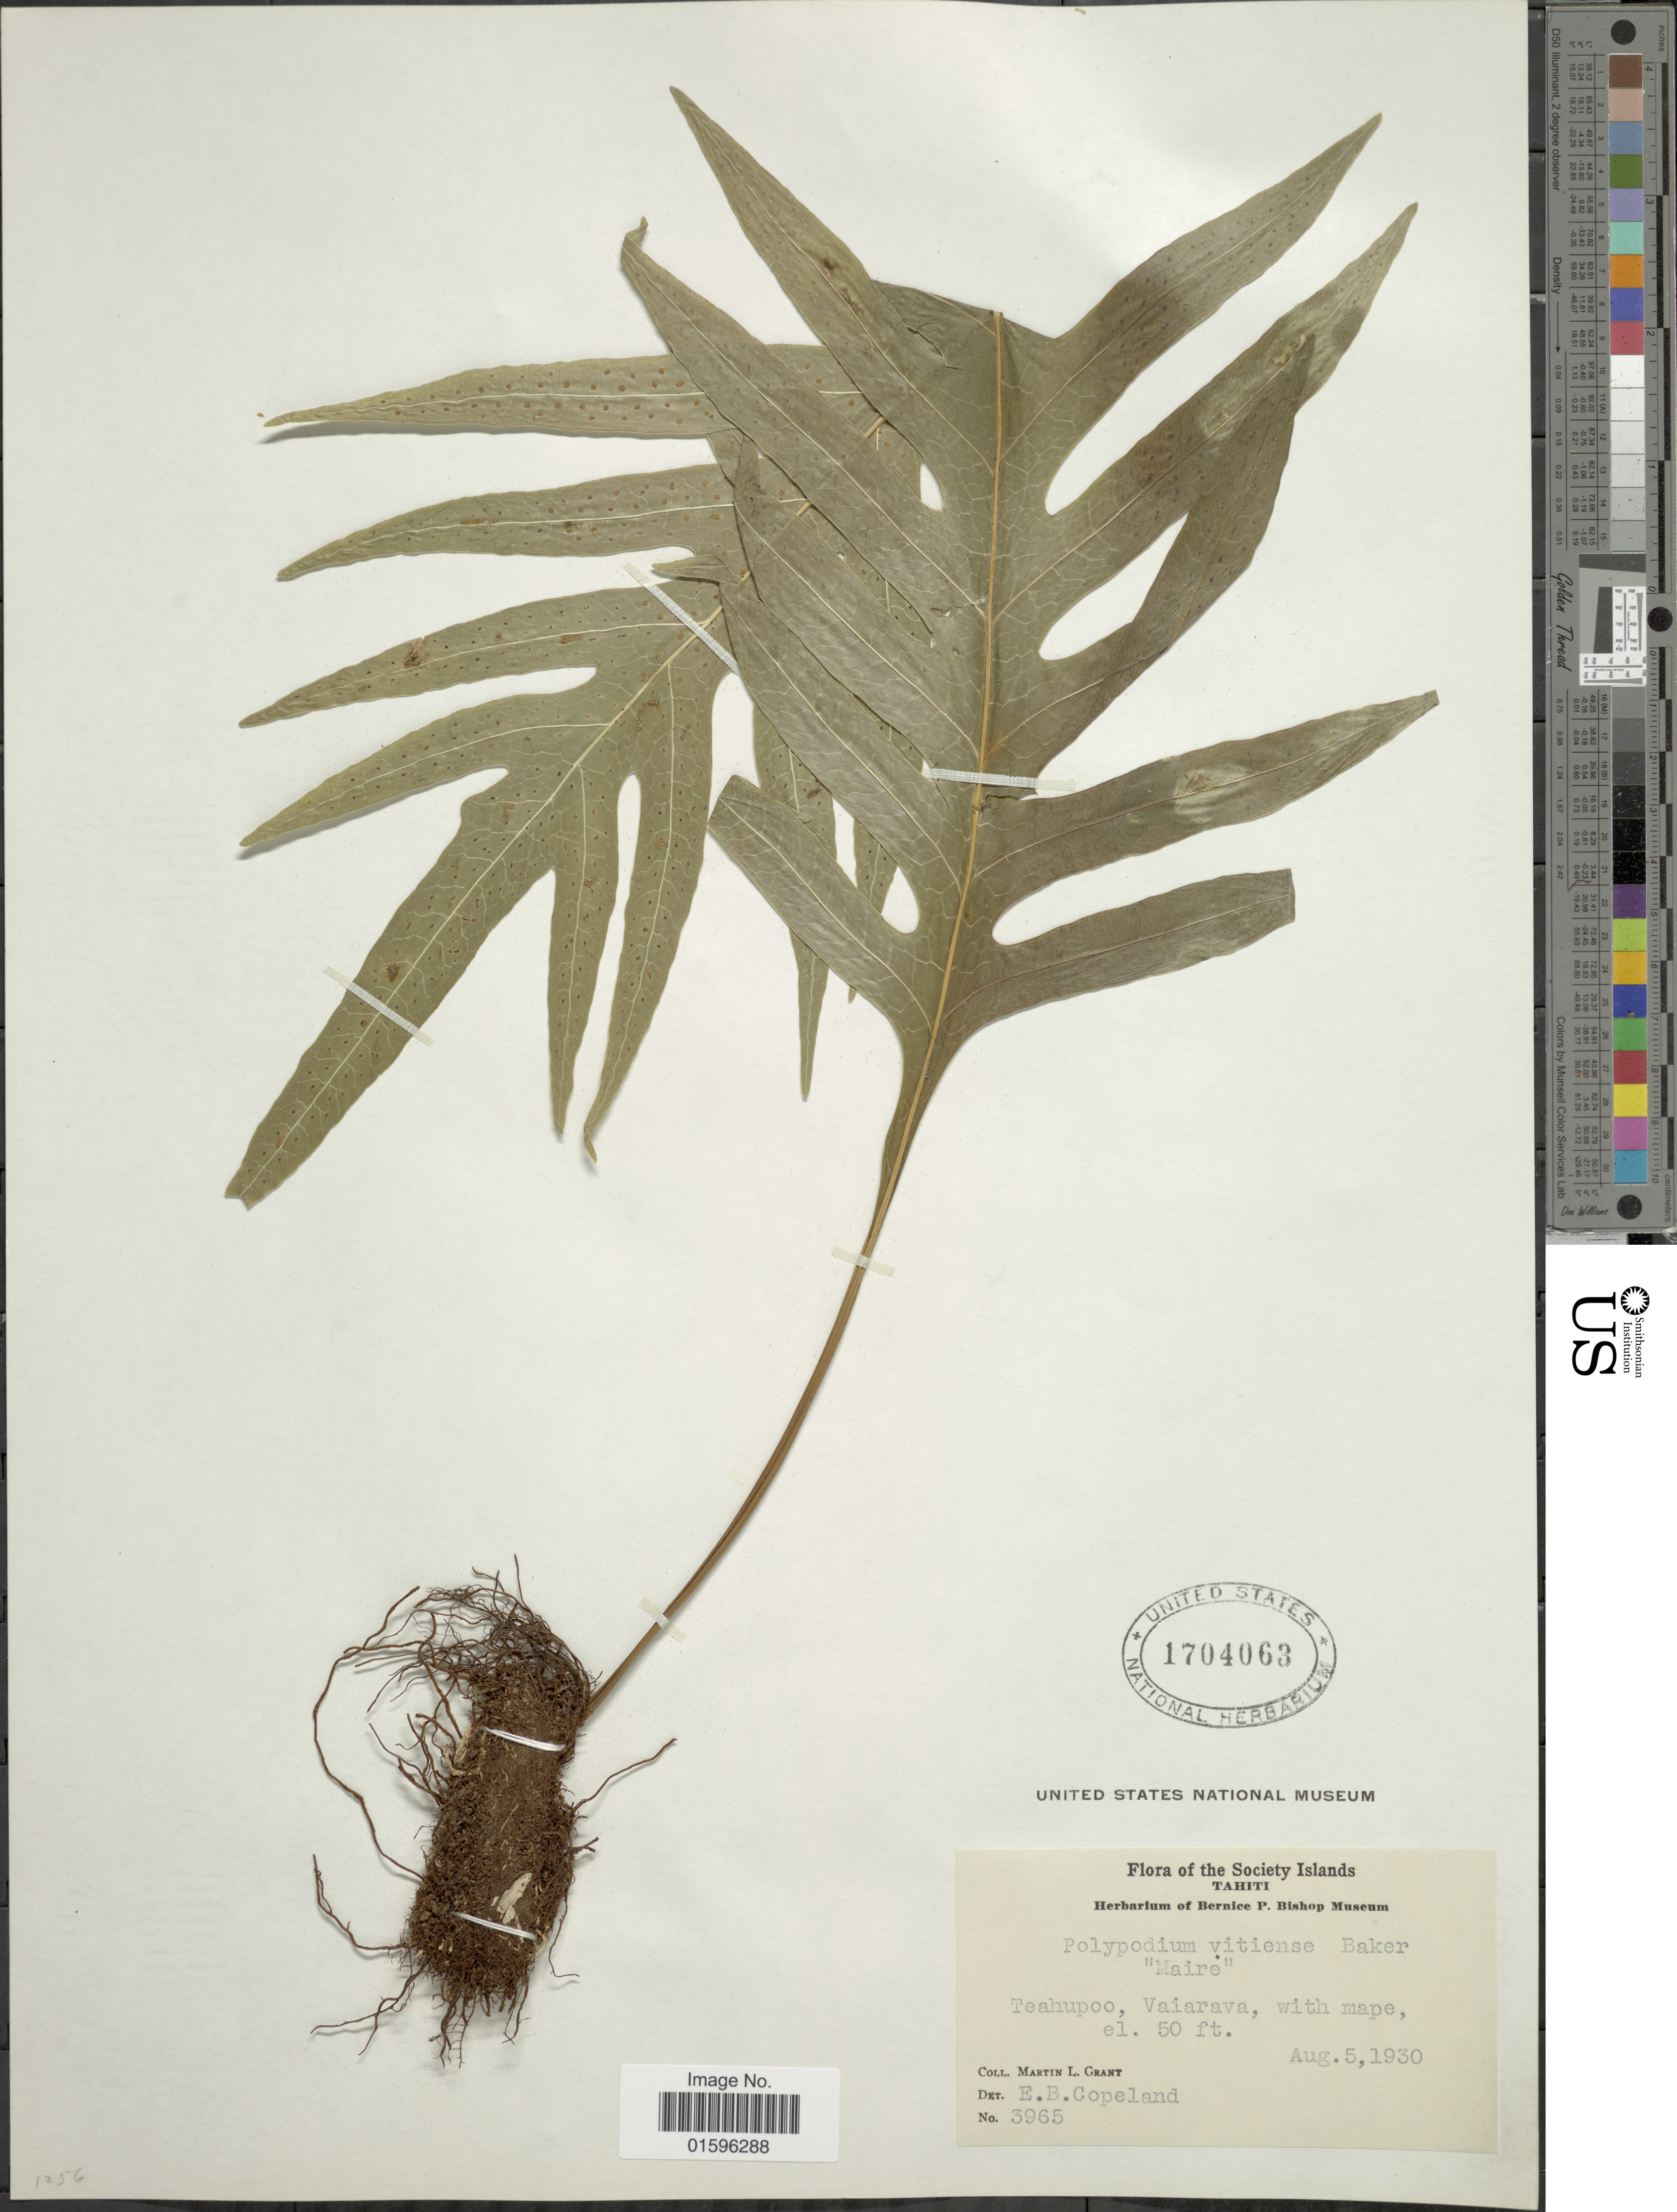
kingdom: Plantae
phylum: Tracheophyta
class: Polypodiopsida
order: Polypodiales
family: Polypodiaceae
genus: Polypodium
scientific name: Polypodium polynesicum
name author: C. Chr.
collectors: M. L. Grant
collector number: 3965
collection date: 1930-08-05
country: French Polynesia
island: Tahiti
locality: Society Islands, Tahiti, Teahupoo, Vaiarava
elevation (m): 15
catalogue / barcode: US 1704063